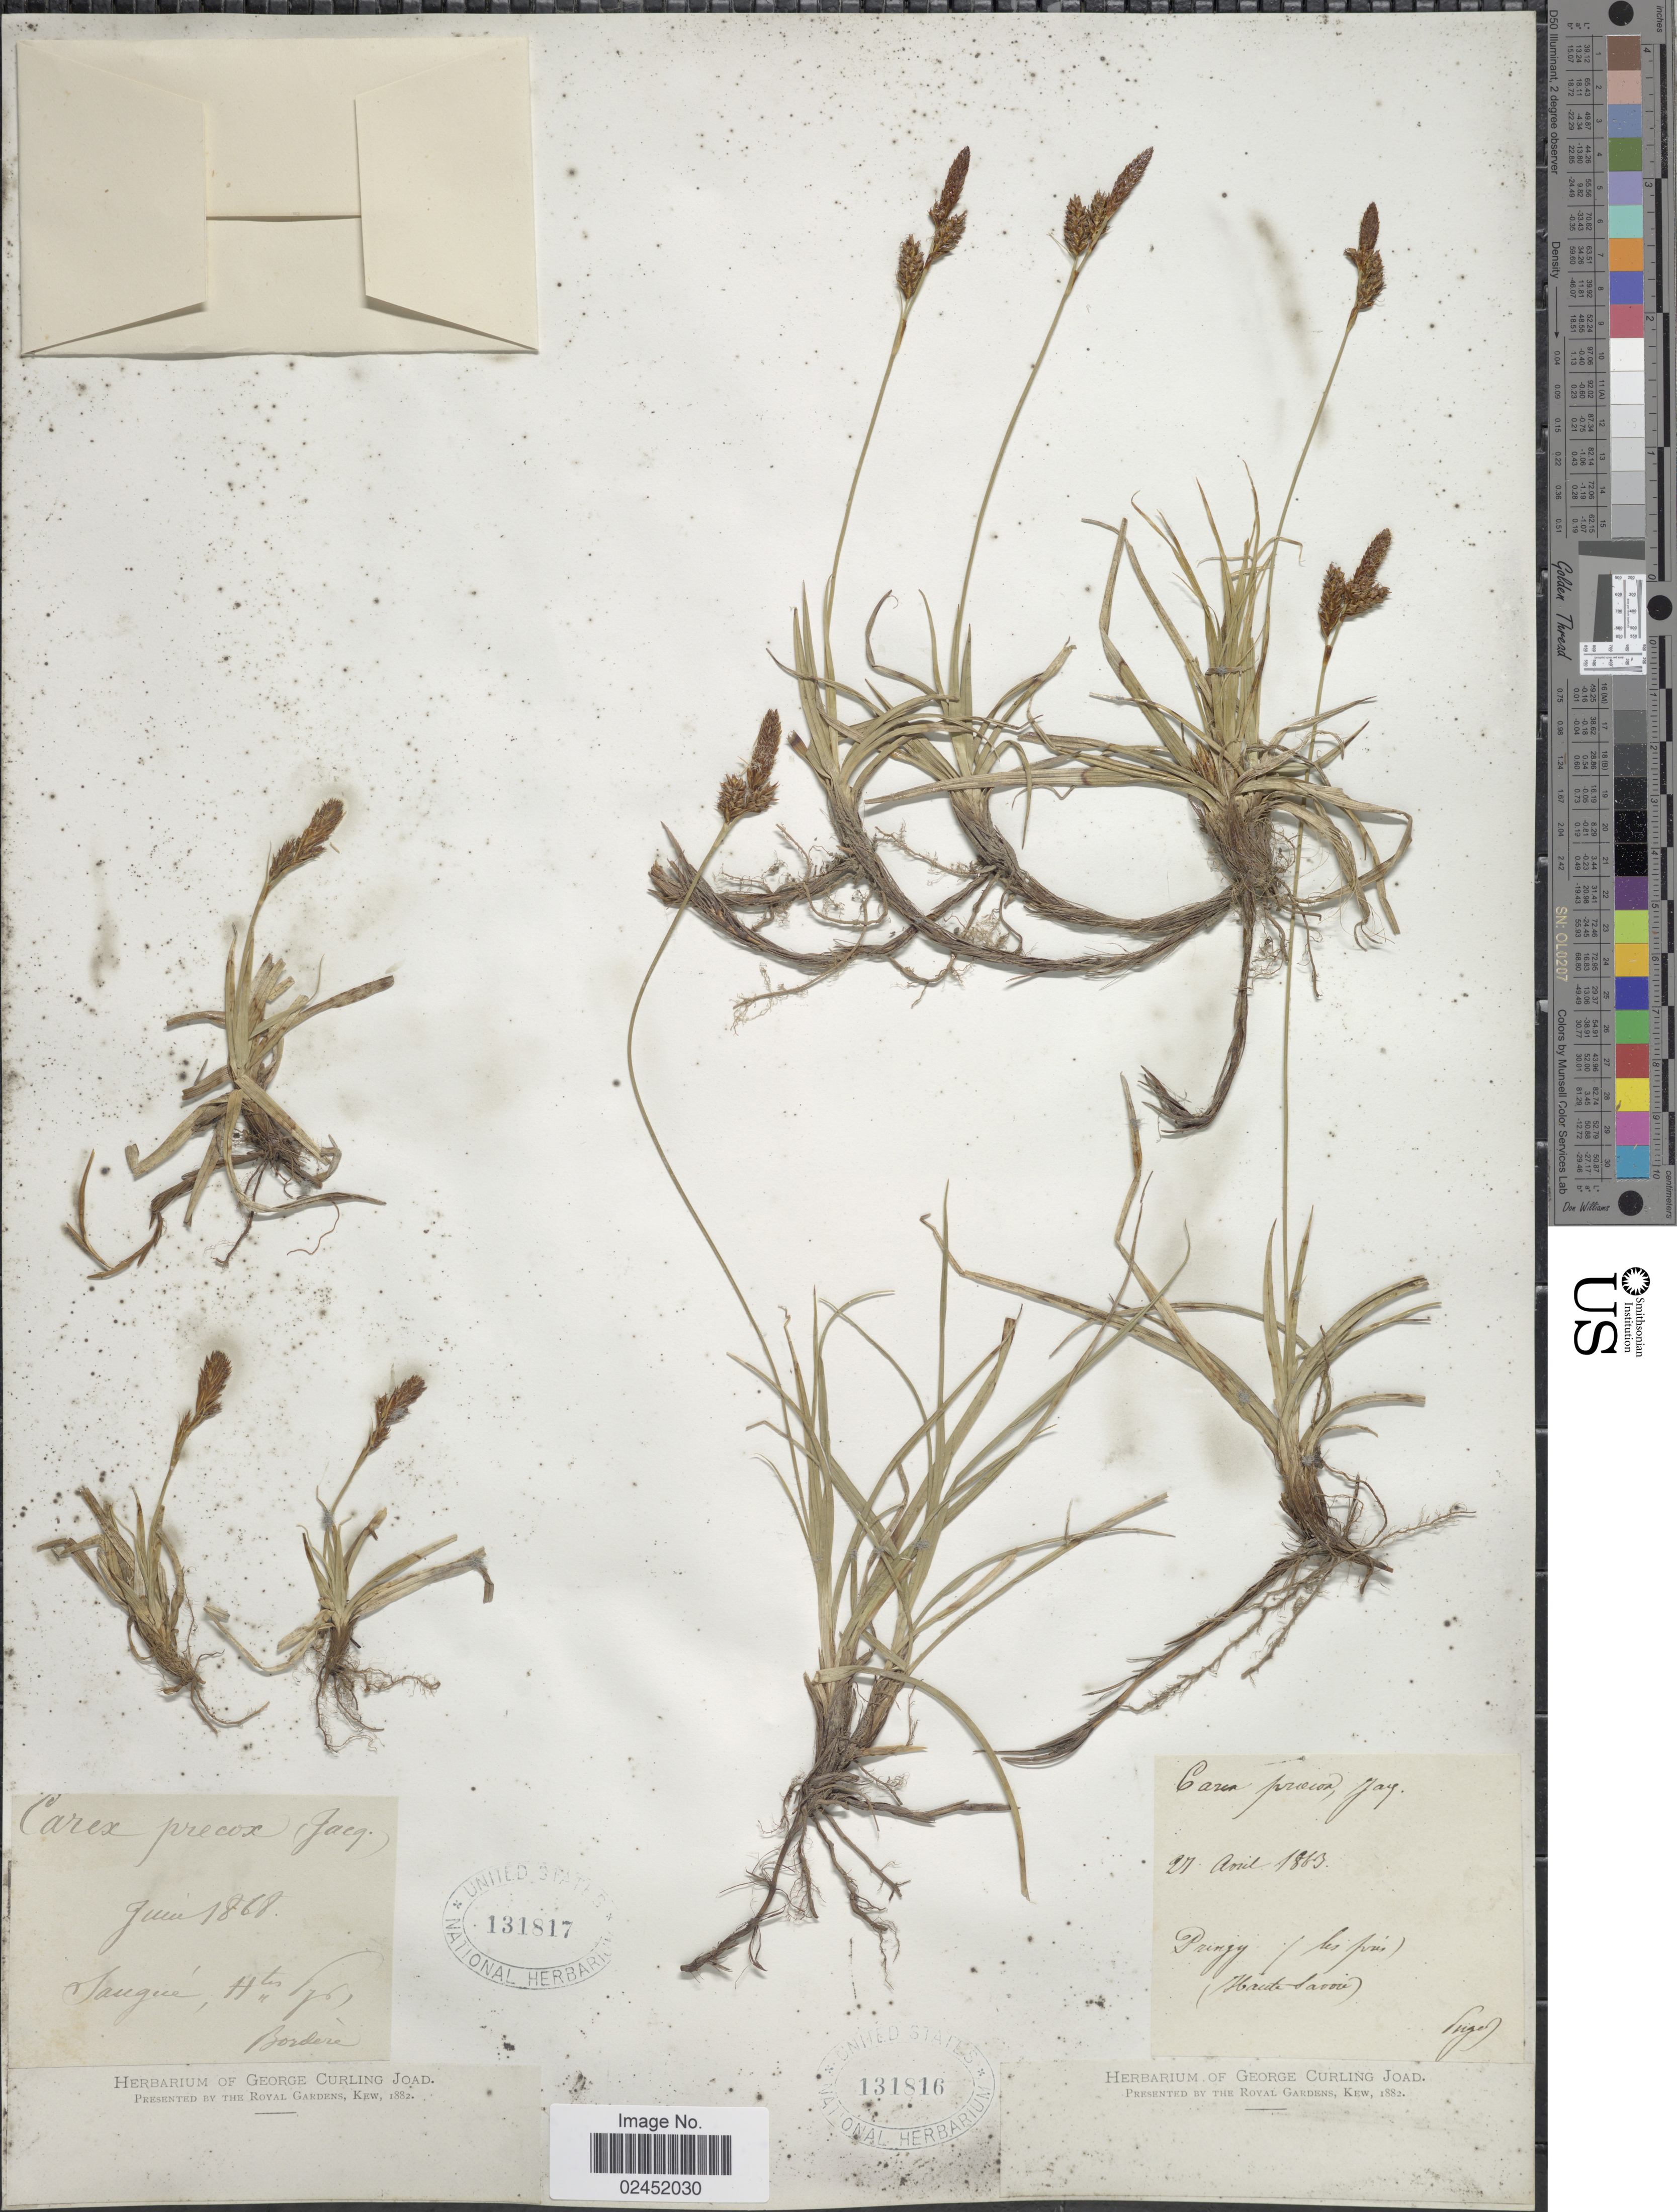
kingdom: Plantae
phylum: Tracheophyta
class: Liliopsida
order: Poales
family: Cyperaceae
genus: Carex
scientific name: Carex praecox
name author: Schreb.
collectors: -. Puget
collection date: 1863-04-27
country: France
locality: Pringy (les prés) (Haute Savoie)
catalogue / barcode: US 131816